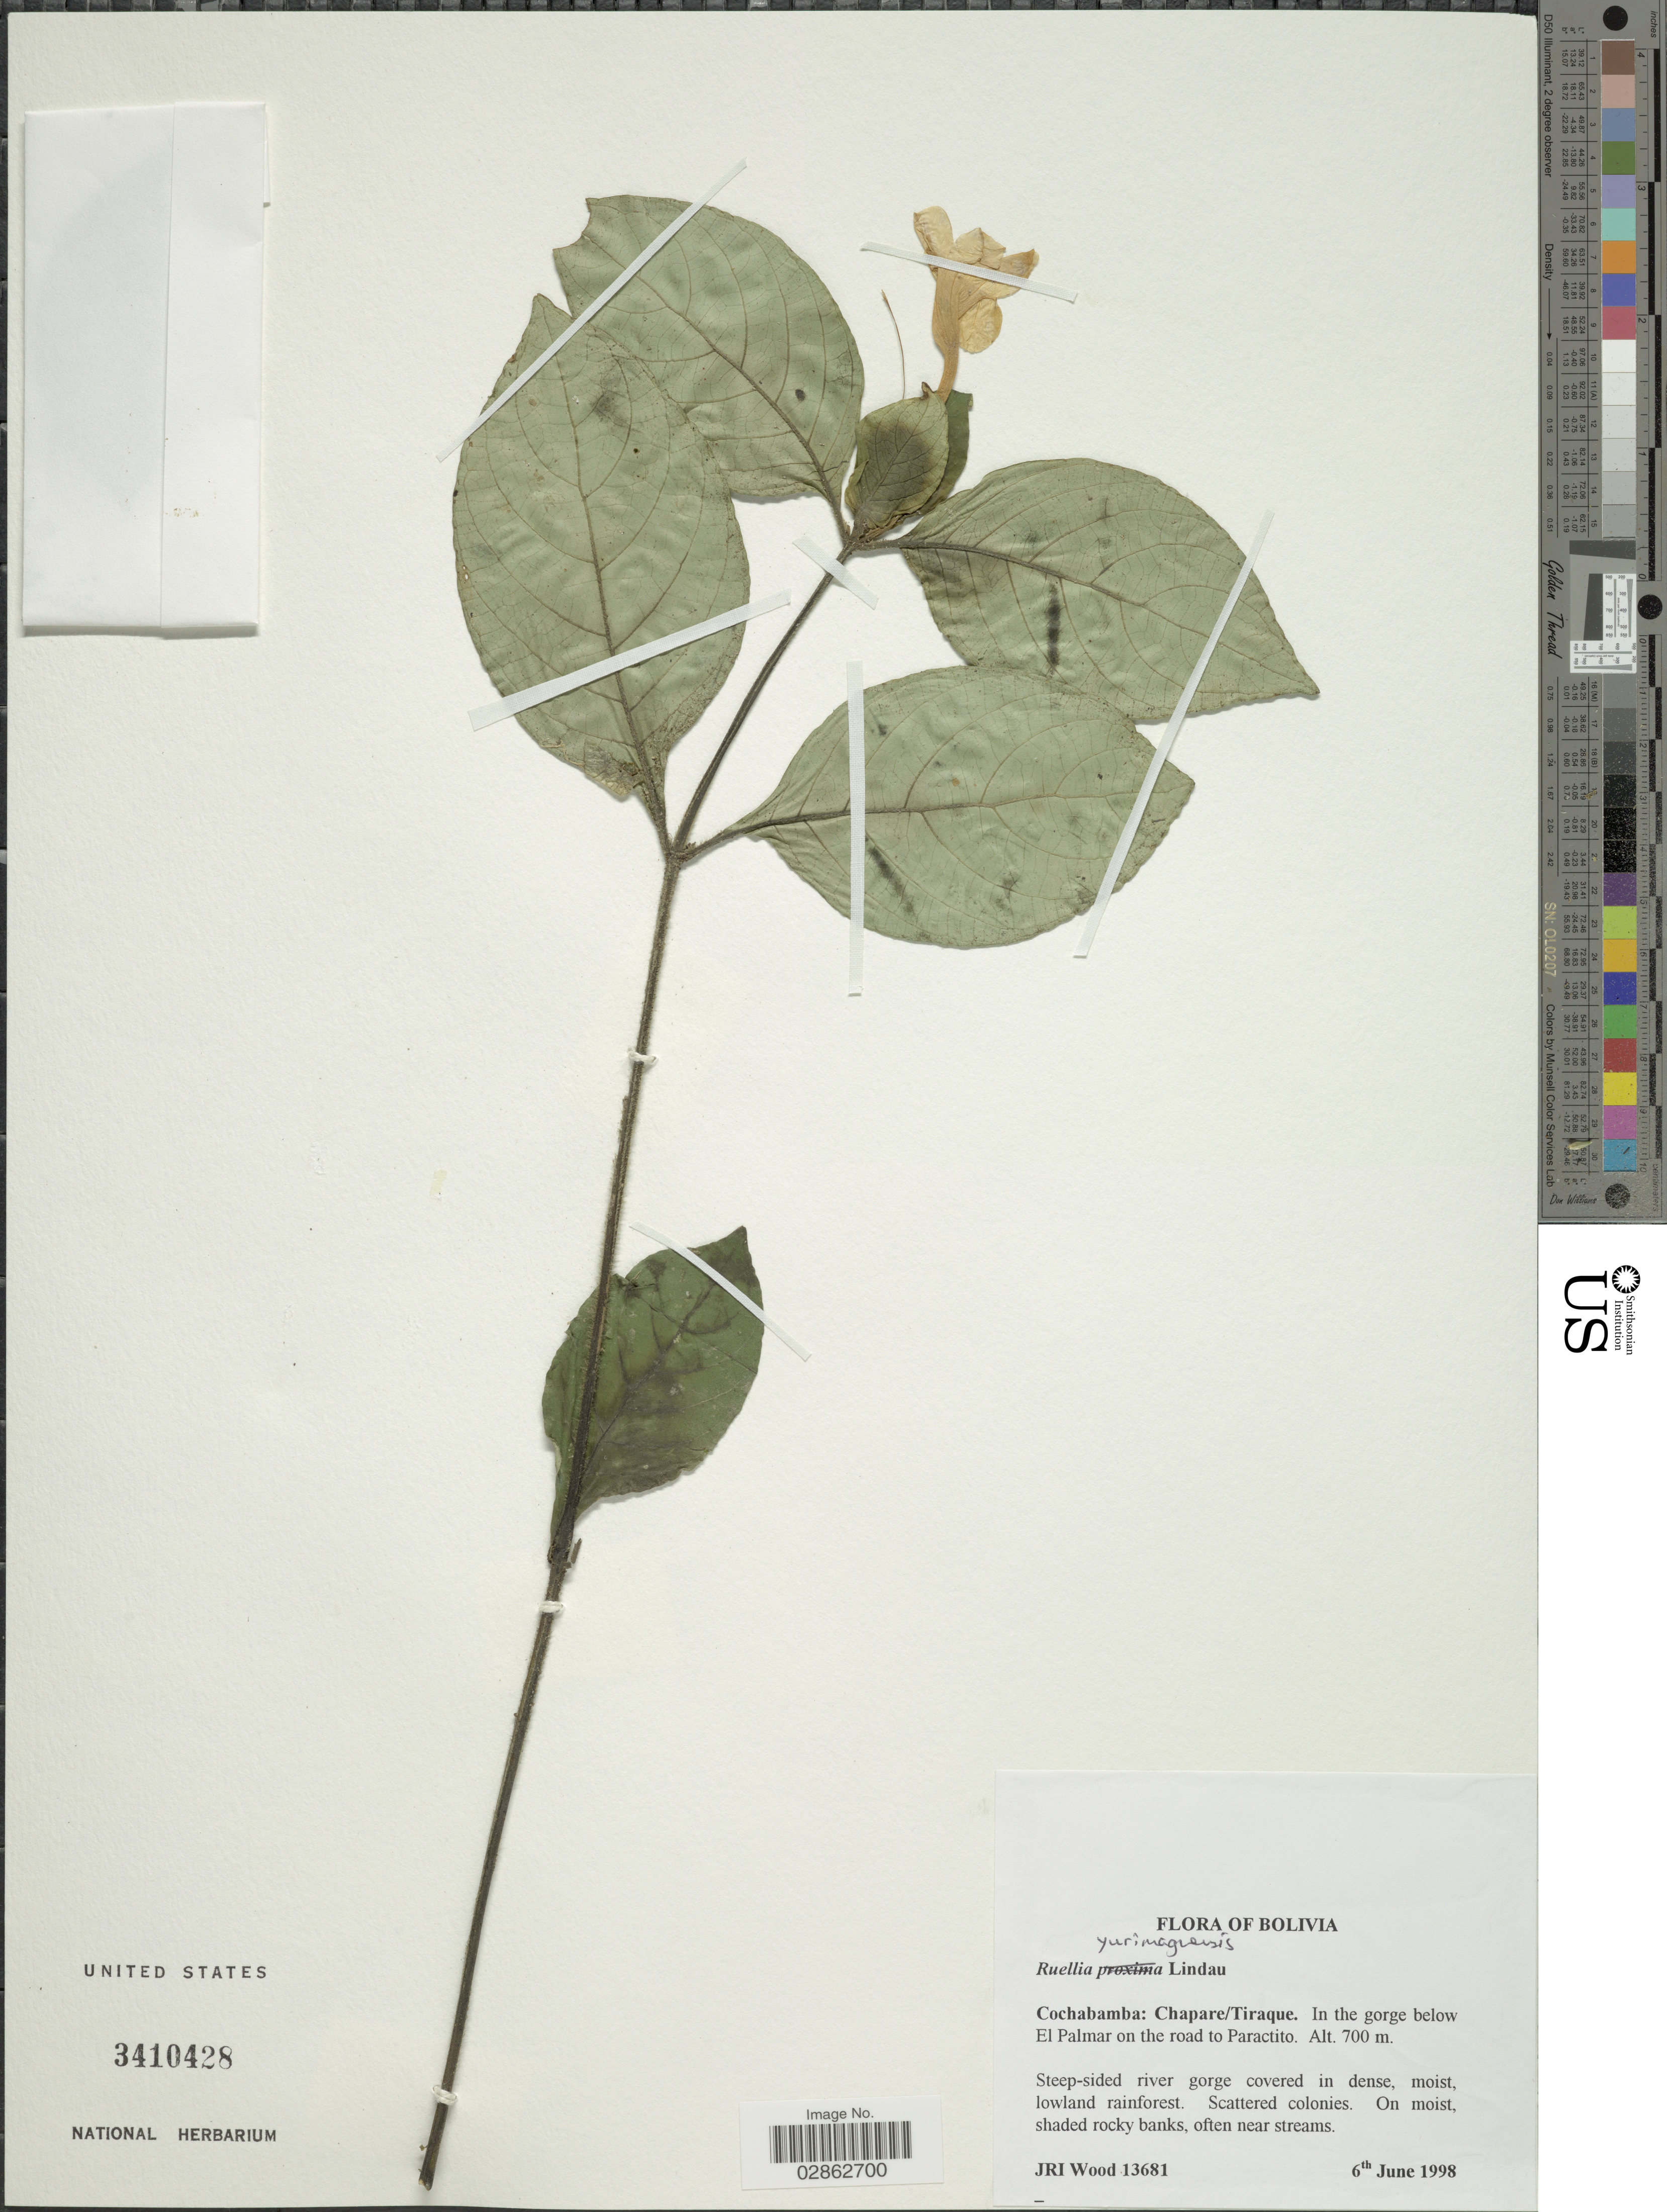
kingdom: Plantae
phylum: Tracheophyta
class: Magnoliopsida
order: Lamiales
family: Acanthaceae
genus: Ruellia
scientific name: Ruellia yurimaguensis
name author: Lindau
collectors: J. R. I. Wood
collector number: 13681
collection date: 1998-06-06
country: Bolivia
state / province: Cochabamba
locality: Chapare/ Tiraque. In the gorge below El Palmar on the road to Paractito.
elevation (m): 700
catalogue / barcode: US 3410428